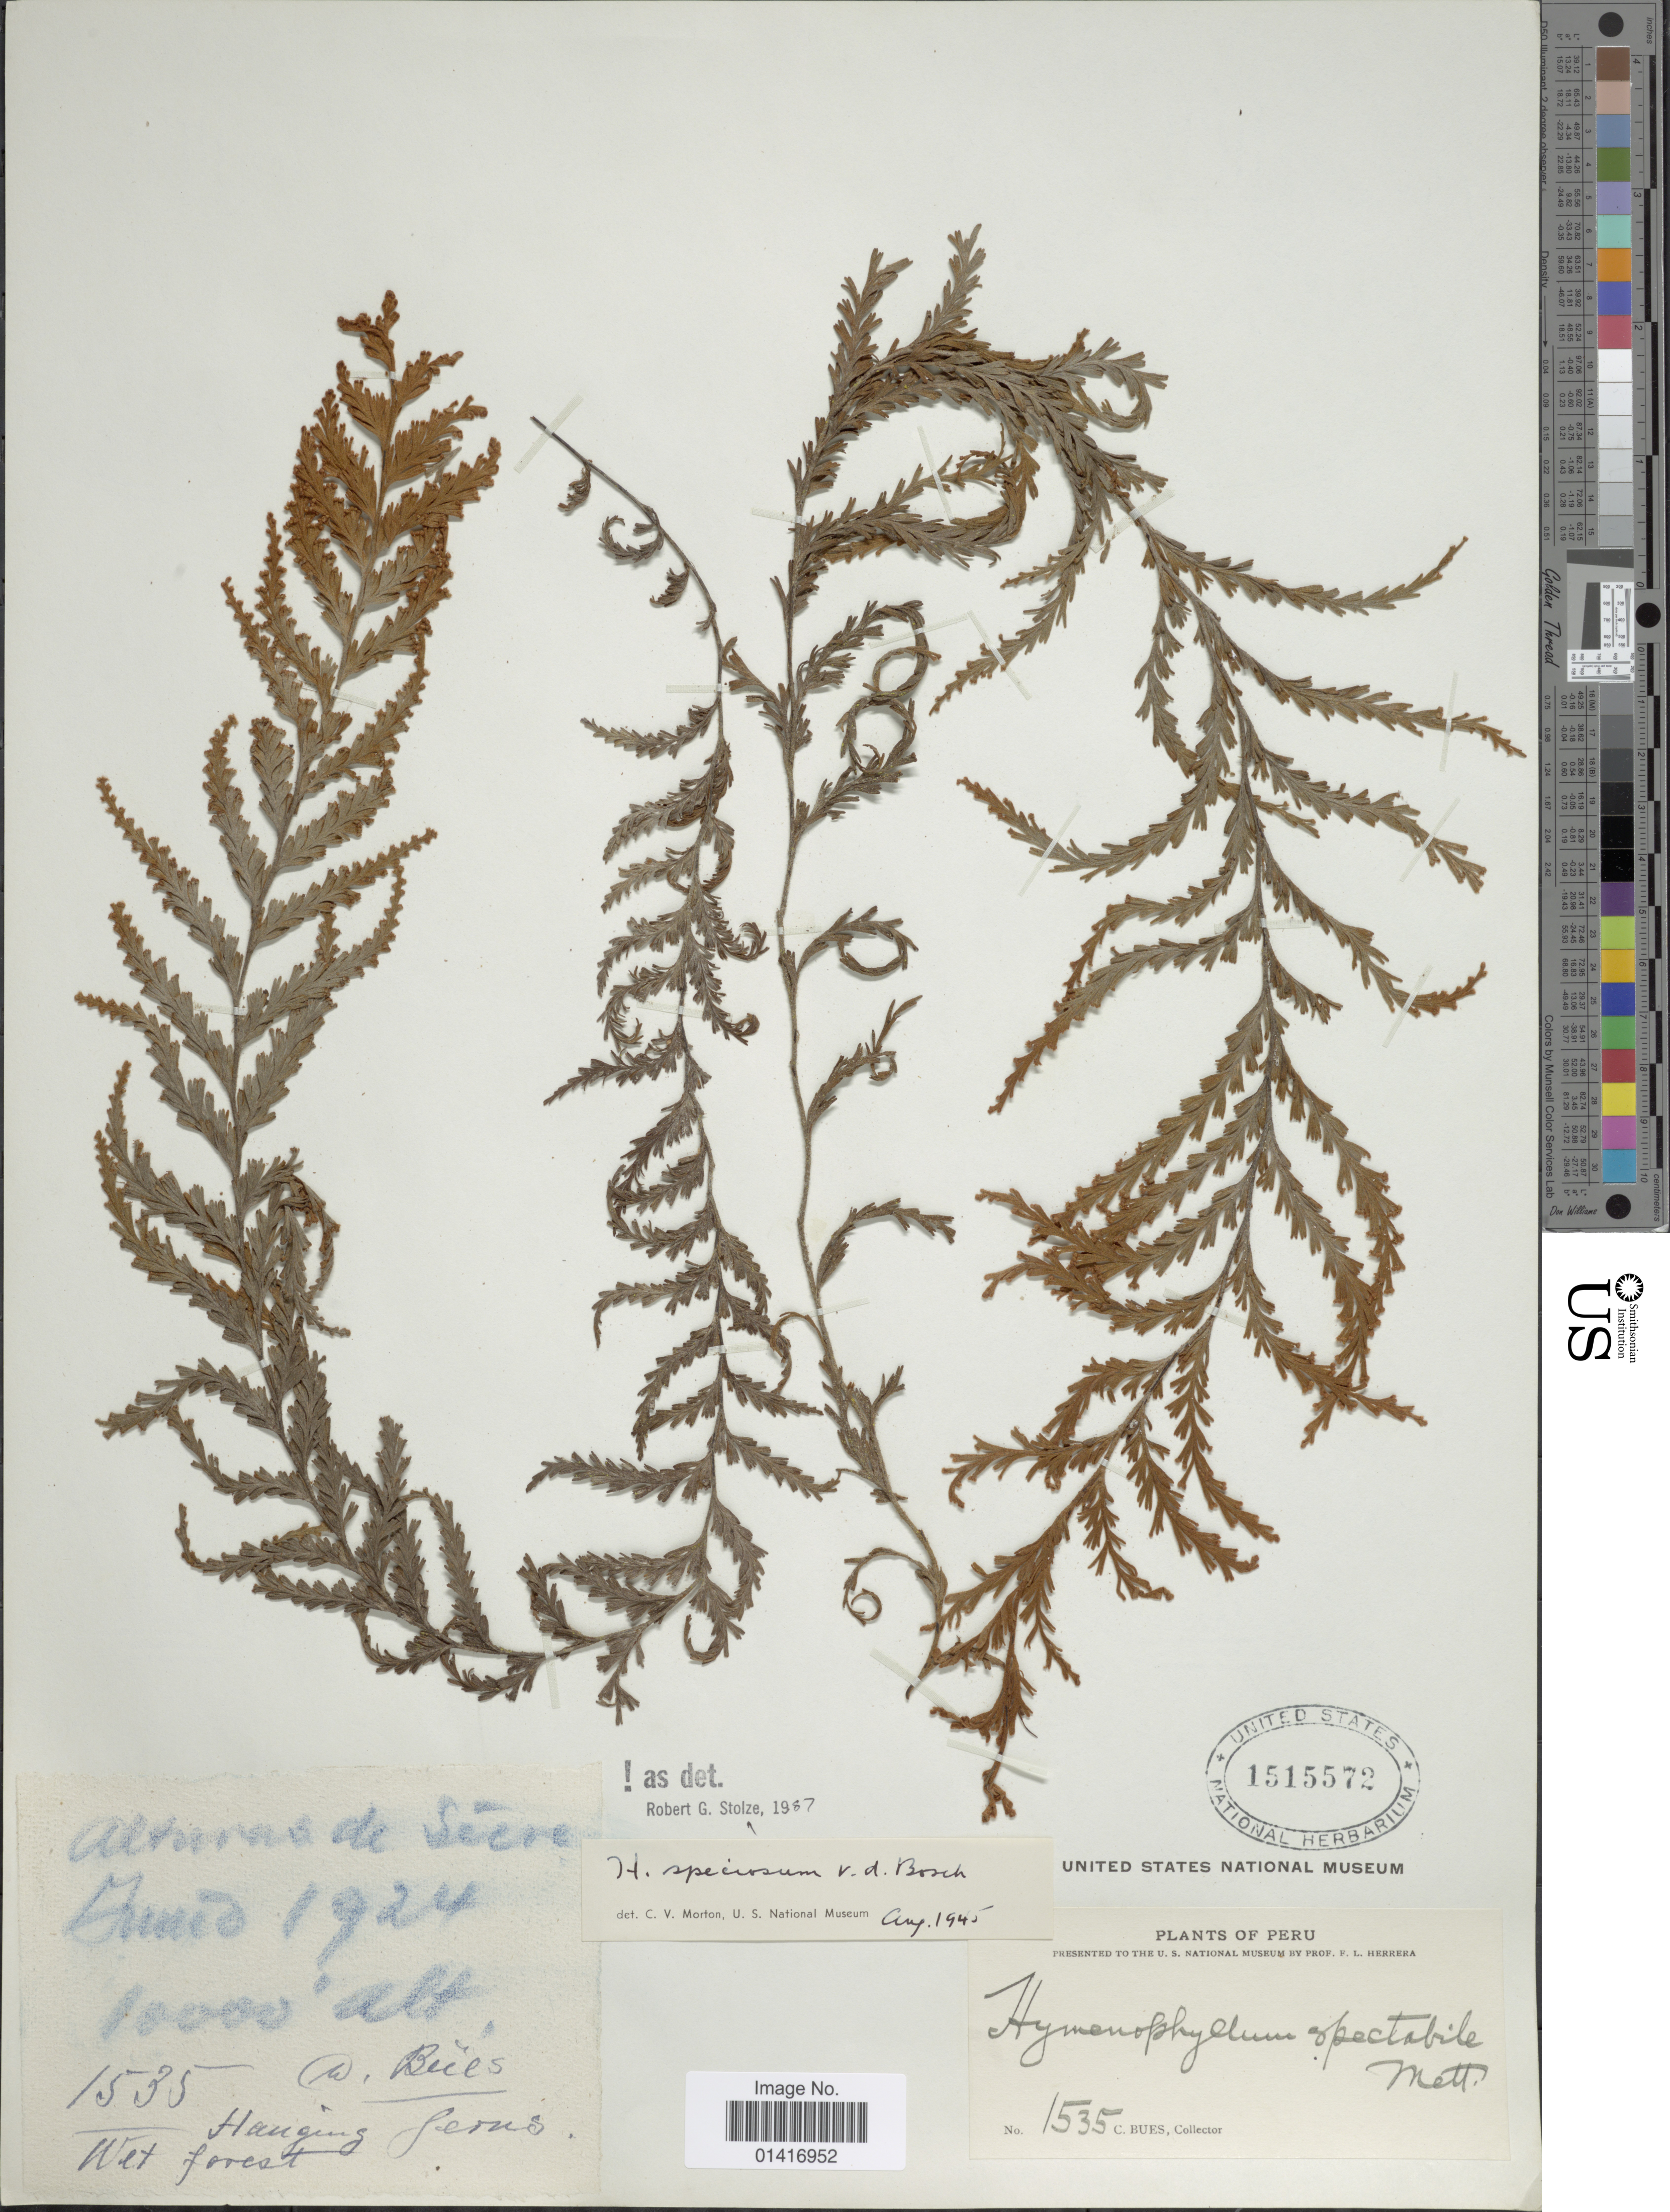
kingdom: Plantae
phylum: Tracheophyta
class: Polypodiopsida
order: Hymenophyllales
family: Hymenophyllaceae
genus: Hymenophyllum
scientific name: Hymenophyllum speciosum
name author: Bosch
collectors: C. Bues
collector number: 1535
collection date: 1924-06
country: Peru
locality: Altura de Sicre.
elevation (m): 3048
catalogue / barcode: US 1515572